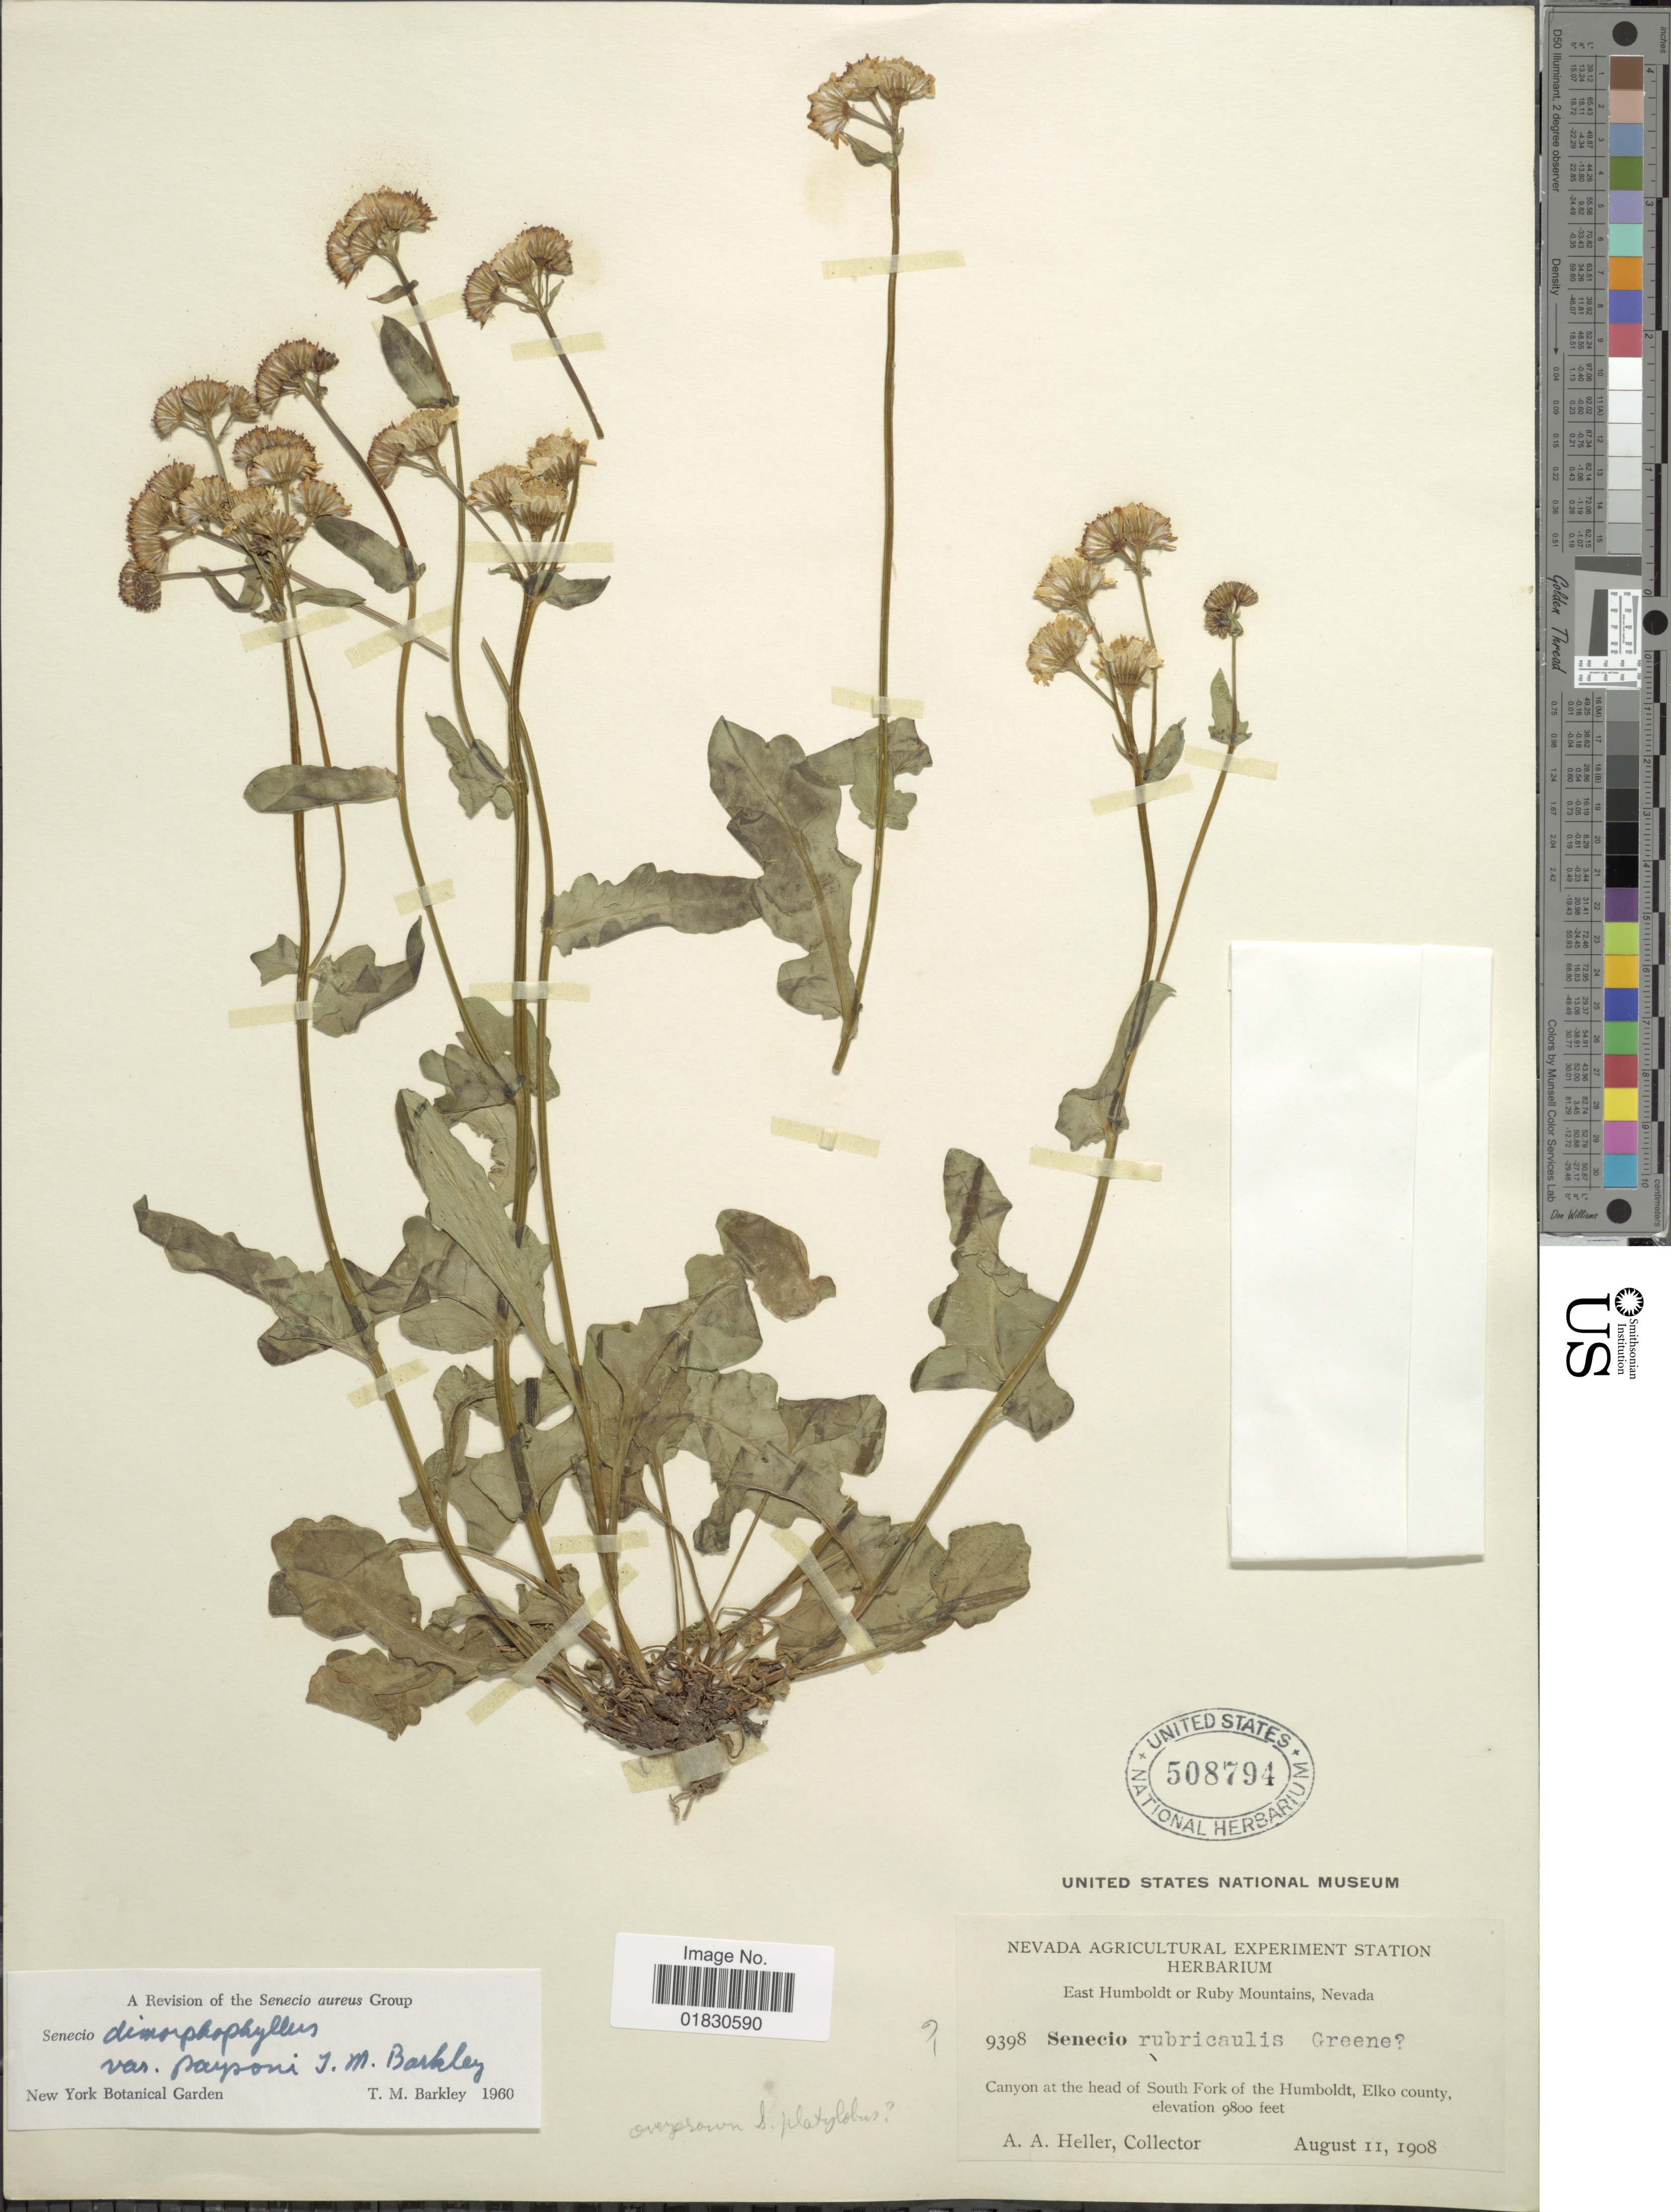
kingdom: Plantae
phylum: Tracheophyta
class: Magnoliopsida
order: Asterales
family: Asteraceae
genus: Packera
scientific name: Packera dimorphophylla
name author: (Greene) W.A. Weber & Á. Löve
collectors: A. A. Heller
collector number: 9398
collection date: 1908-08-11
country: United States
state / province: Nevada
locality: East Humboldt or Ruby Mountains, Nevada, Canyon at the head of South Fork of the Humboldt, Elko County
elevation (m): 2987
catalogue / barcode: US 508794